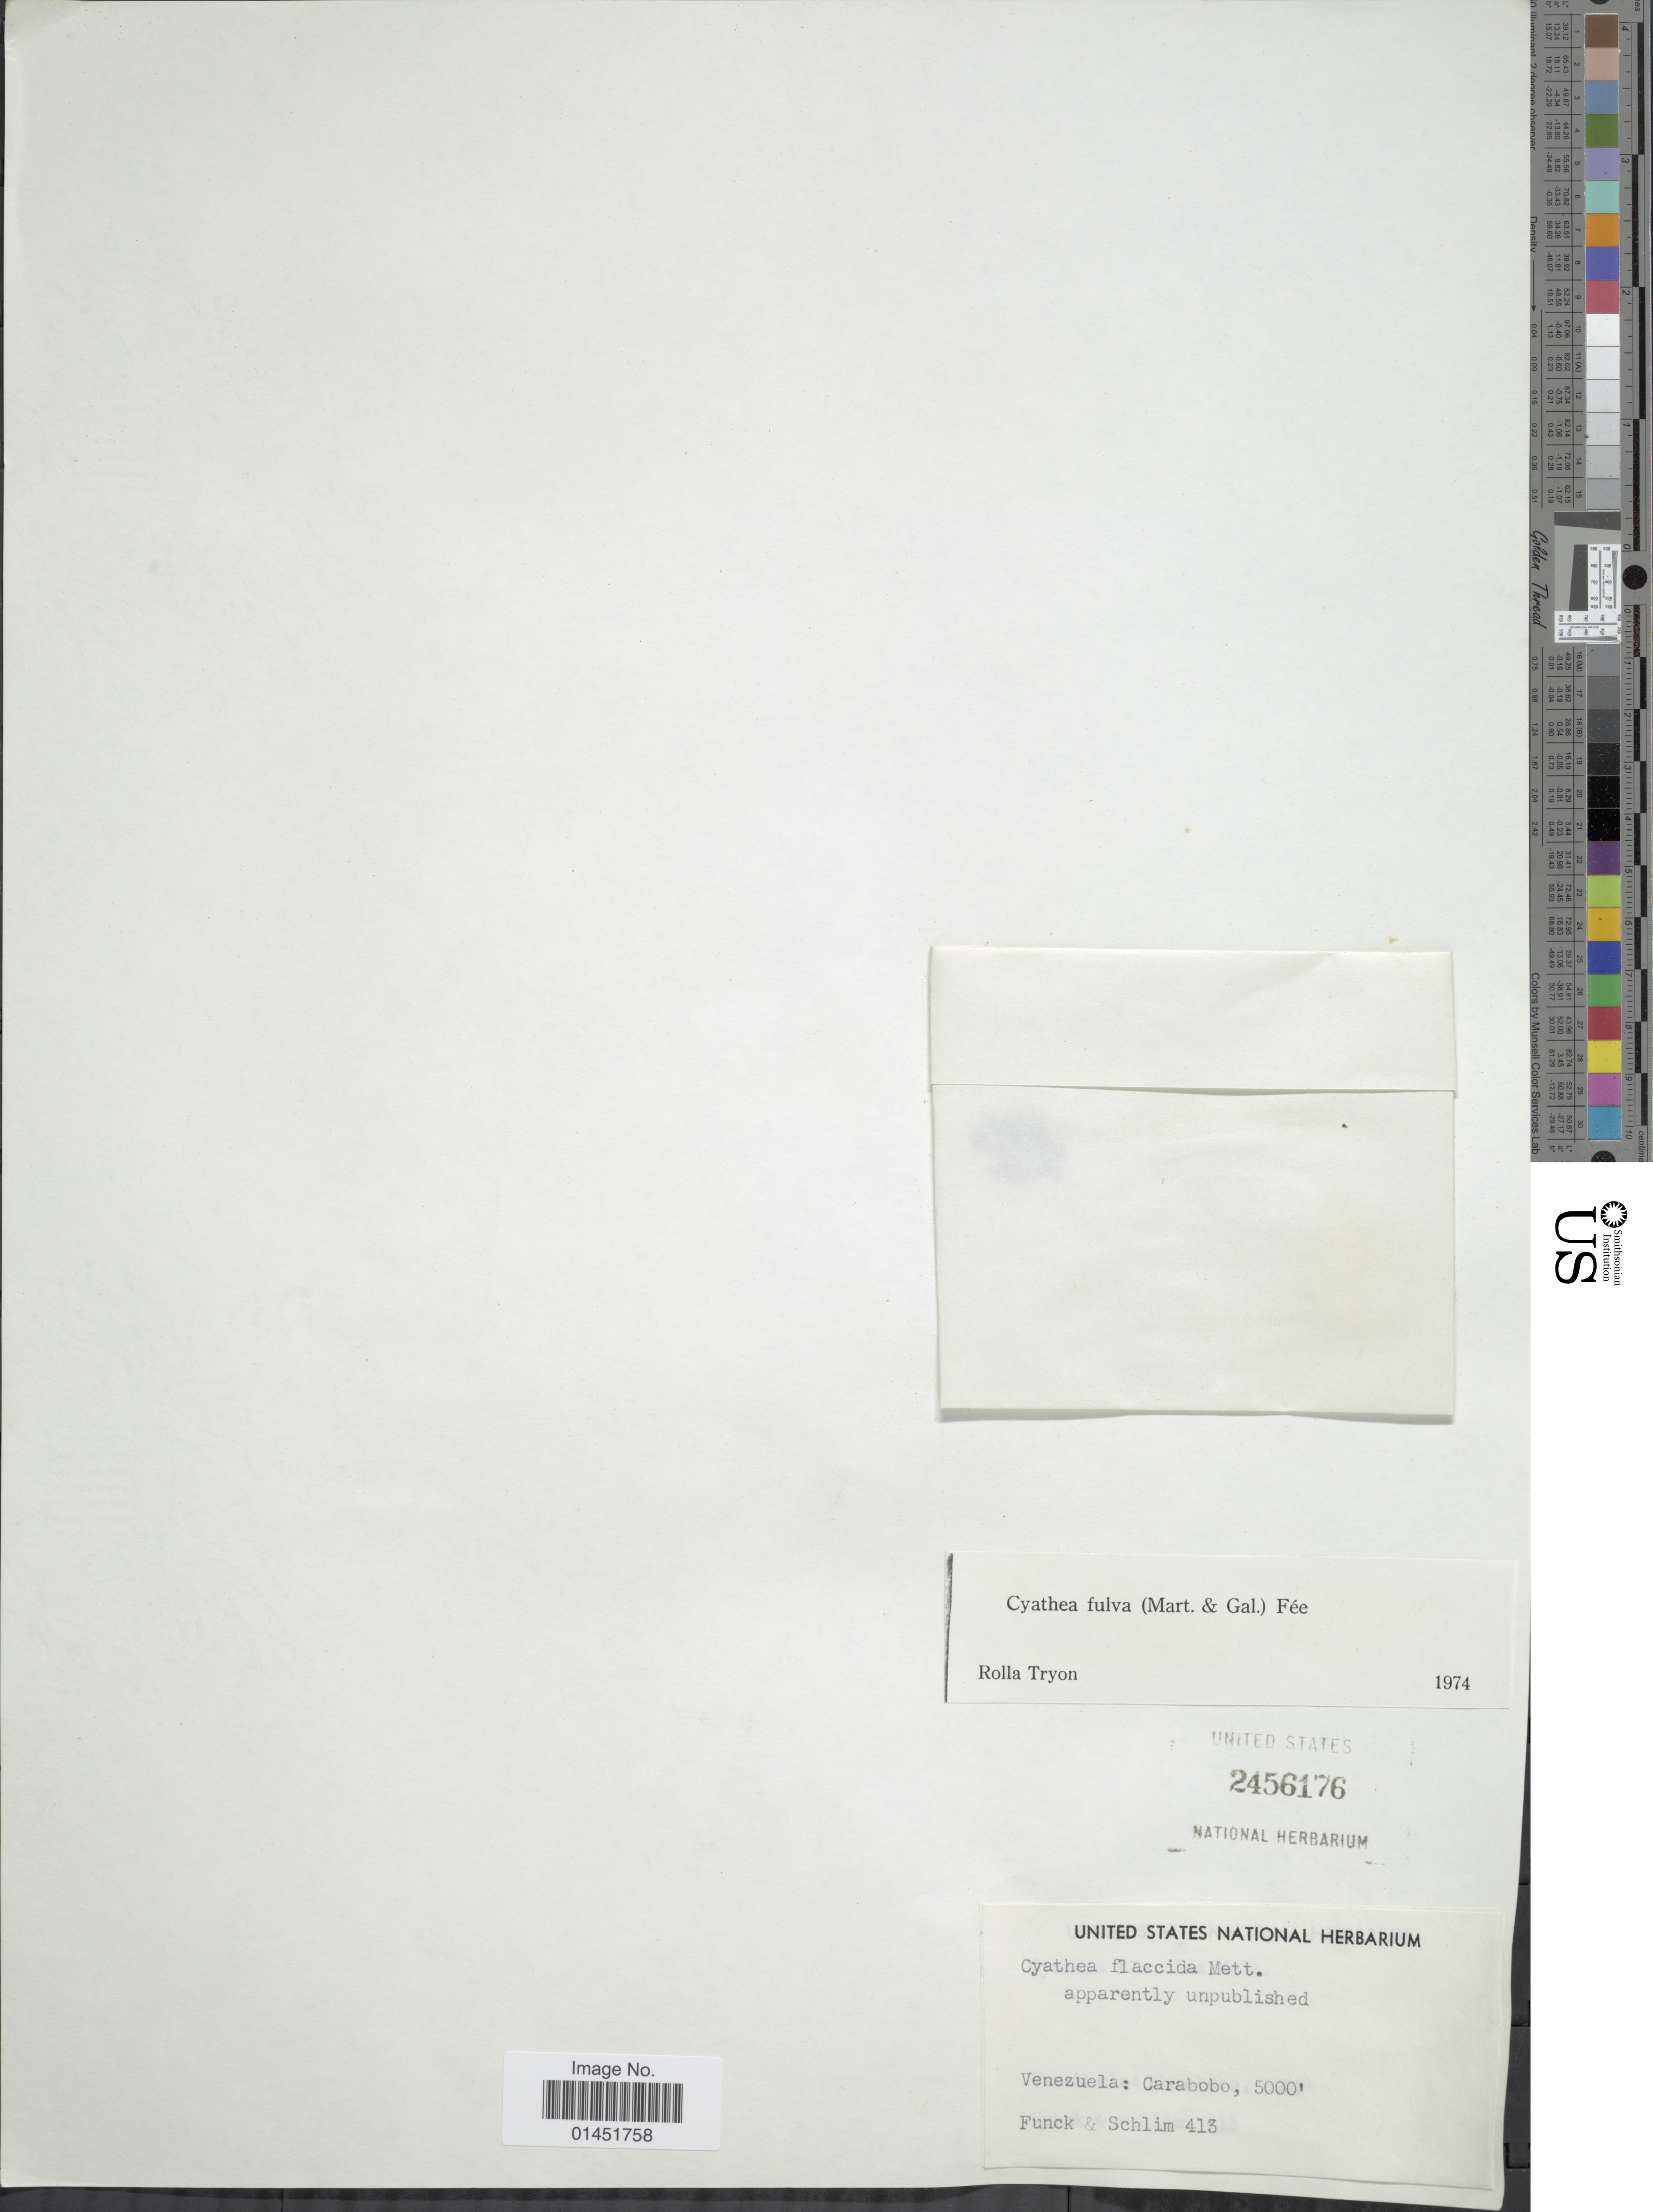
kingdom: Plantae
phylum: Tracheophyta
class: Polypodiopsida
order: Cyatheales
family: Cyatheaceae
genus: Cyathea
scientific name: Cyathea fulva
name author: (M. Martens & Galeotti) Fée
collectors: N. Funck & L. Schlim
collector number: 413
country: Venezuela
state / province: Carabobo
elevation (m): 1524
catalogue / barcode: US 2456176